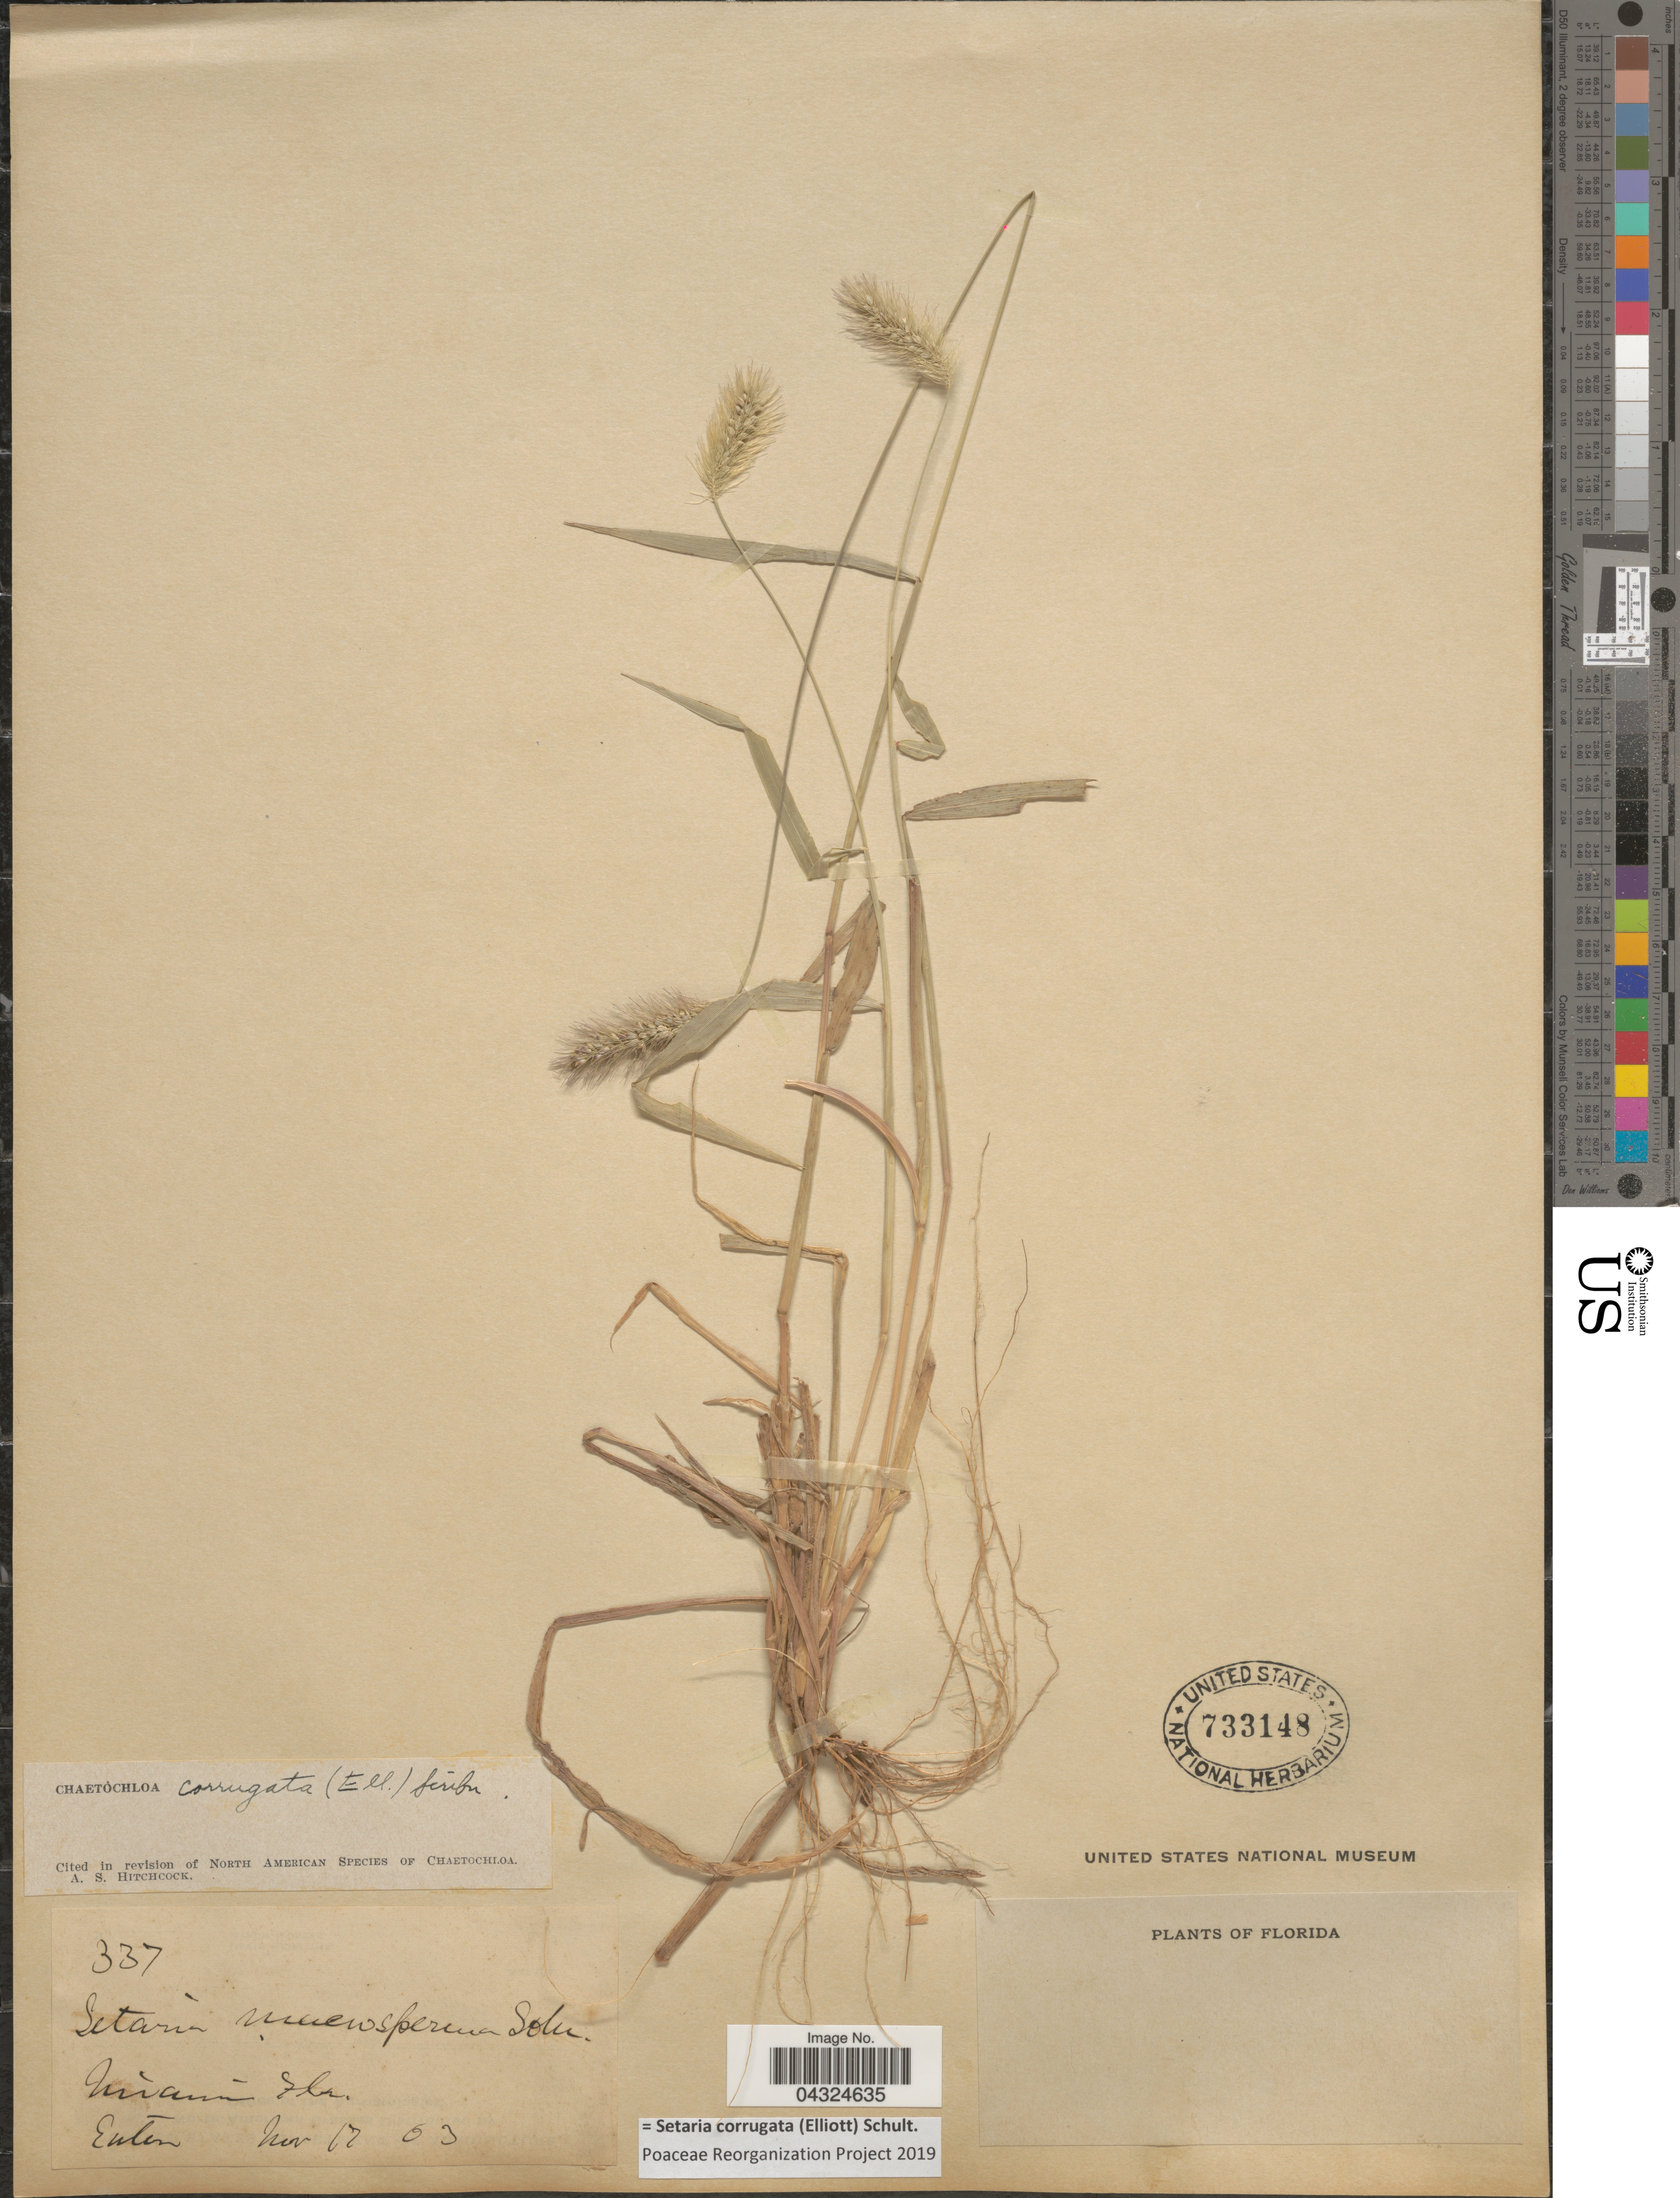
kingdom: Plantae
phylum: Tracheophyta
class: Liliopsida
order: Poales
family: Poaceae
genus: Setaria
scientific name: Setaria corrugata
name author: (Elliott) Schult.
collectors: Enten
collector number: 337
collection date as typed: Transcribed d/m/y: 17/11/3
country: United States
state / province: Florida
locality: Miami.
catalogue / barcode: US 733148